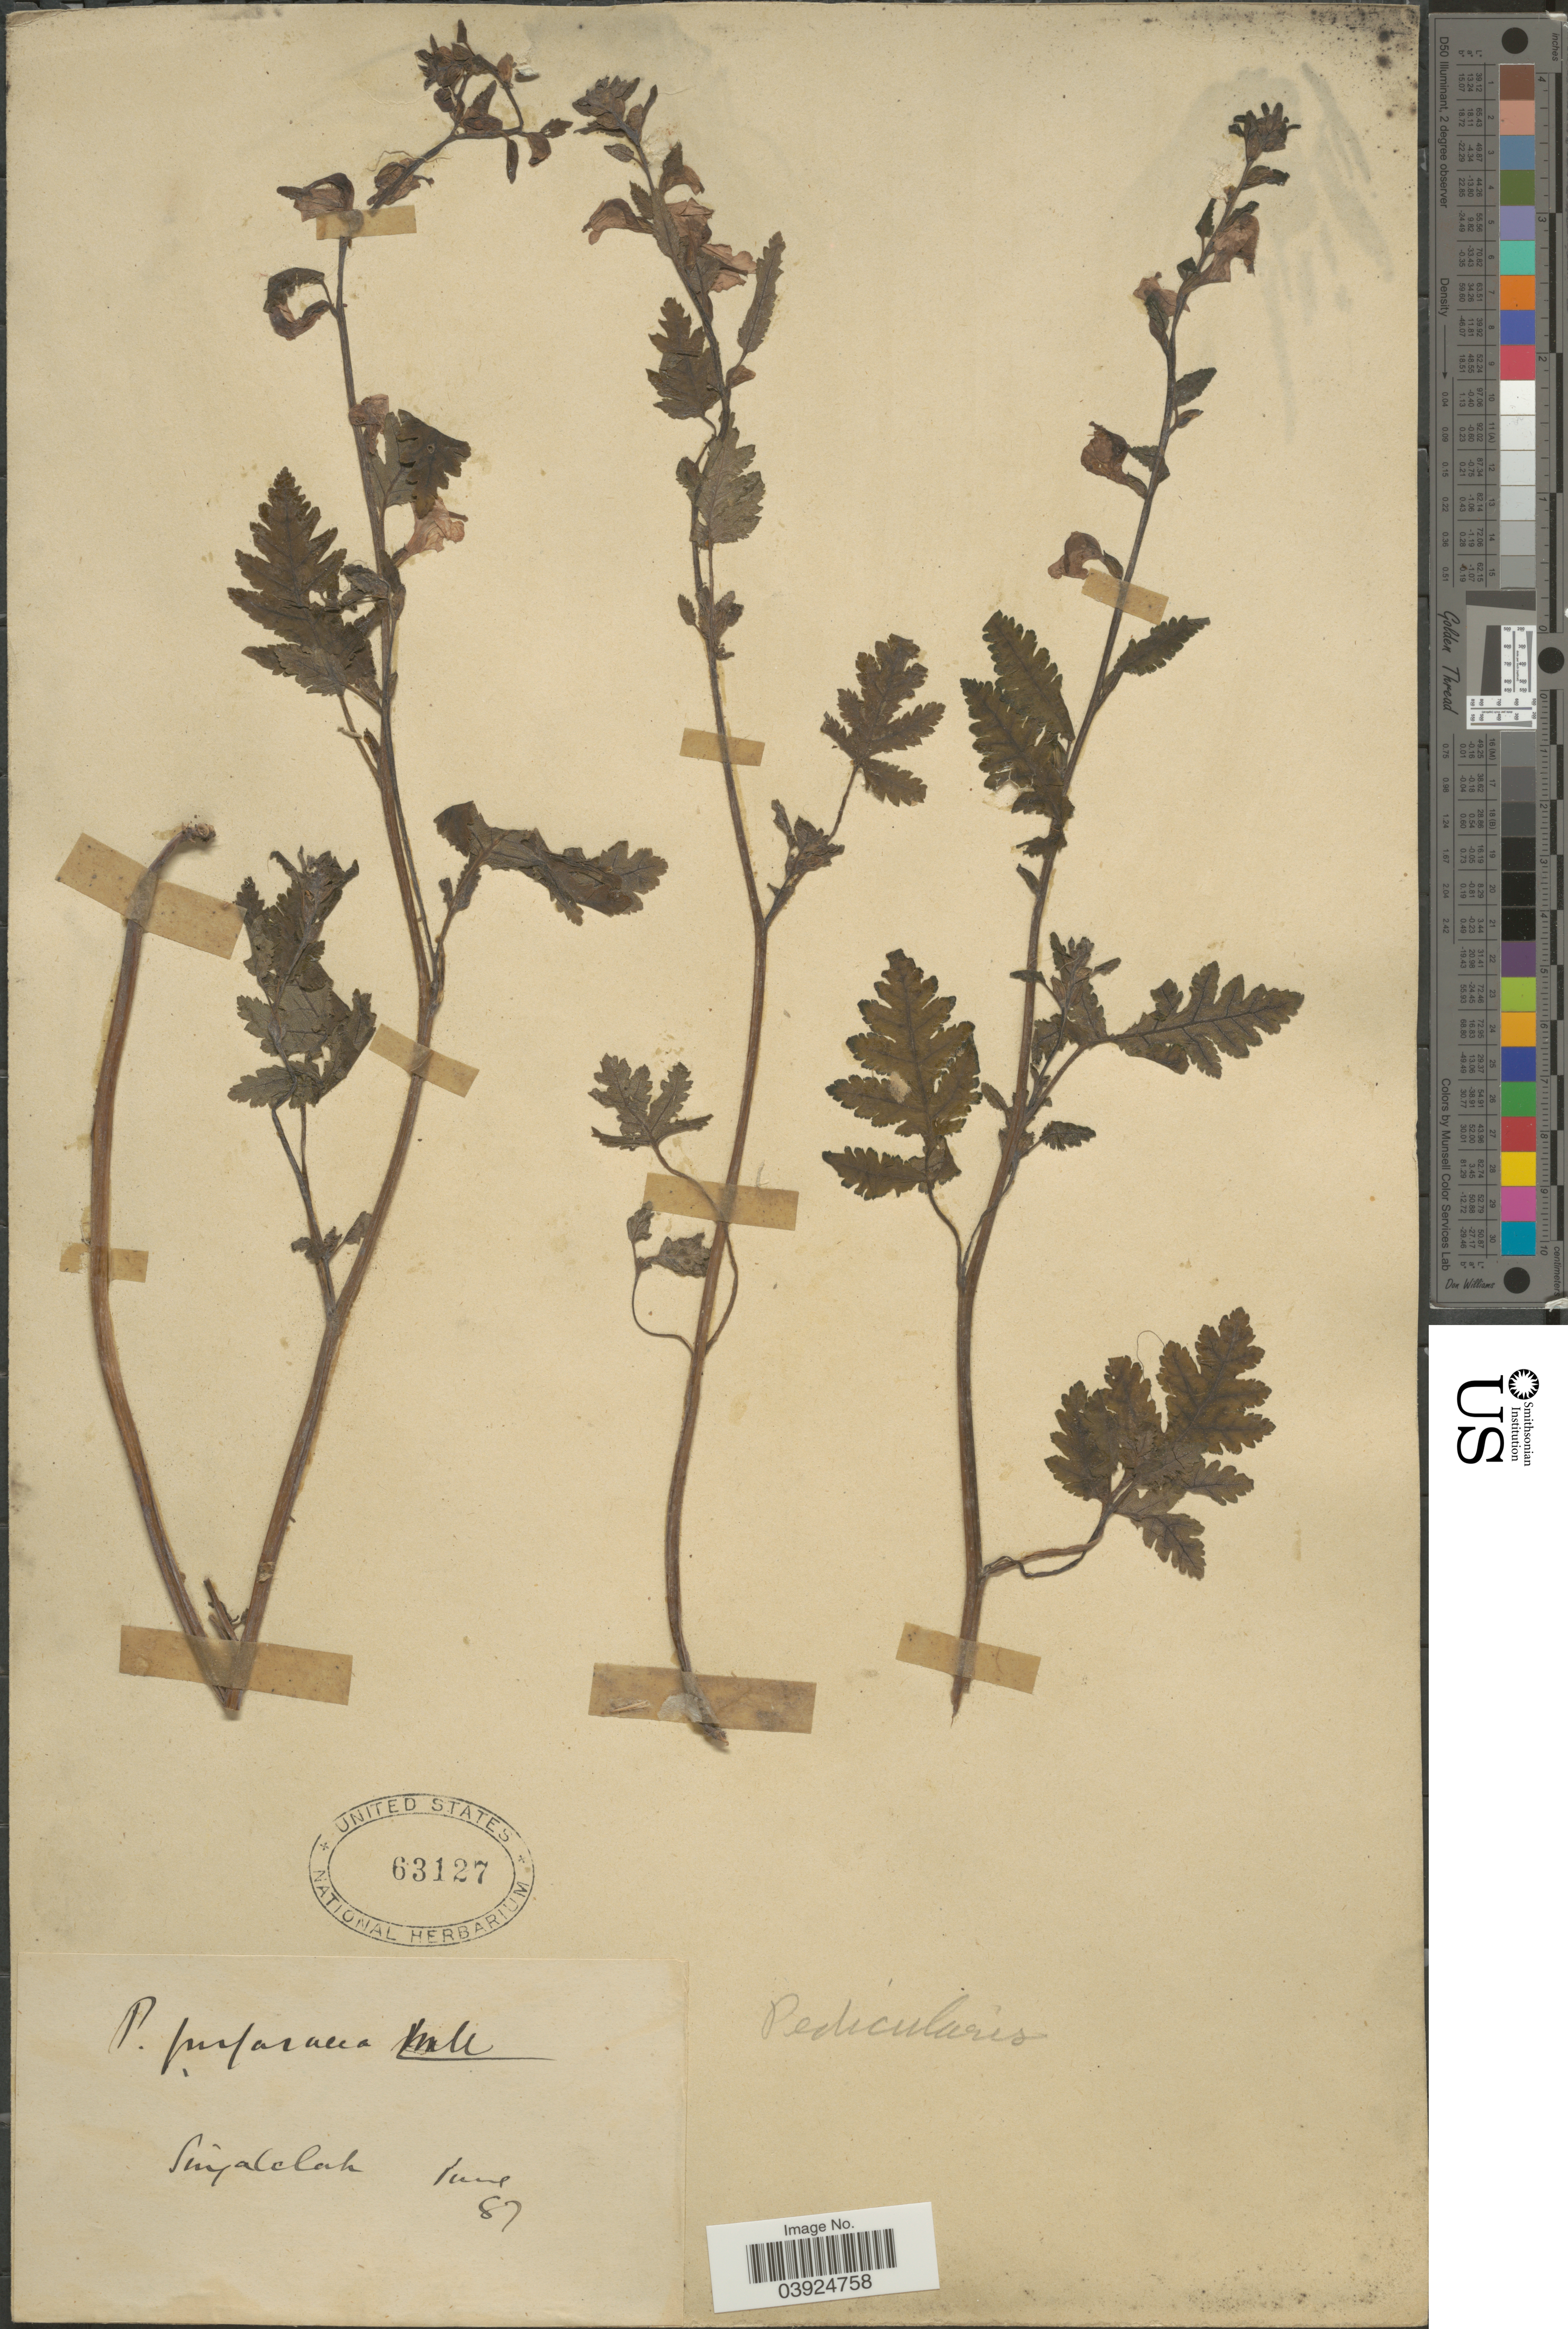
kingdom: Plantae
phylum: Tracheophyta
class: Magnoliopsida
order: Lamiales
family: Orobanchaceae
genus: Pedicularis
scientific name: Pedicularis purpurea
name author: Pennell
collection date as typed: Transcribed d/m/y: /6/87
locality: Sinjallah.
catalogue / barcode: US 63127